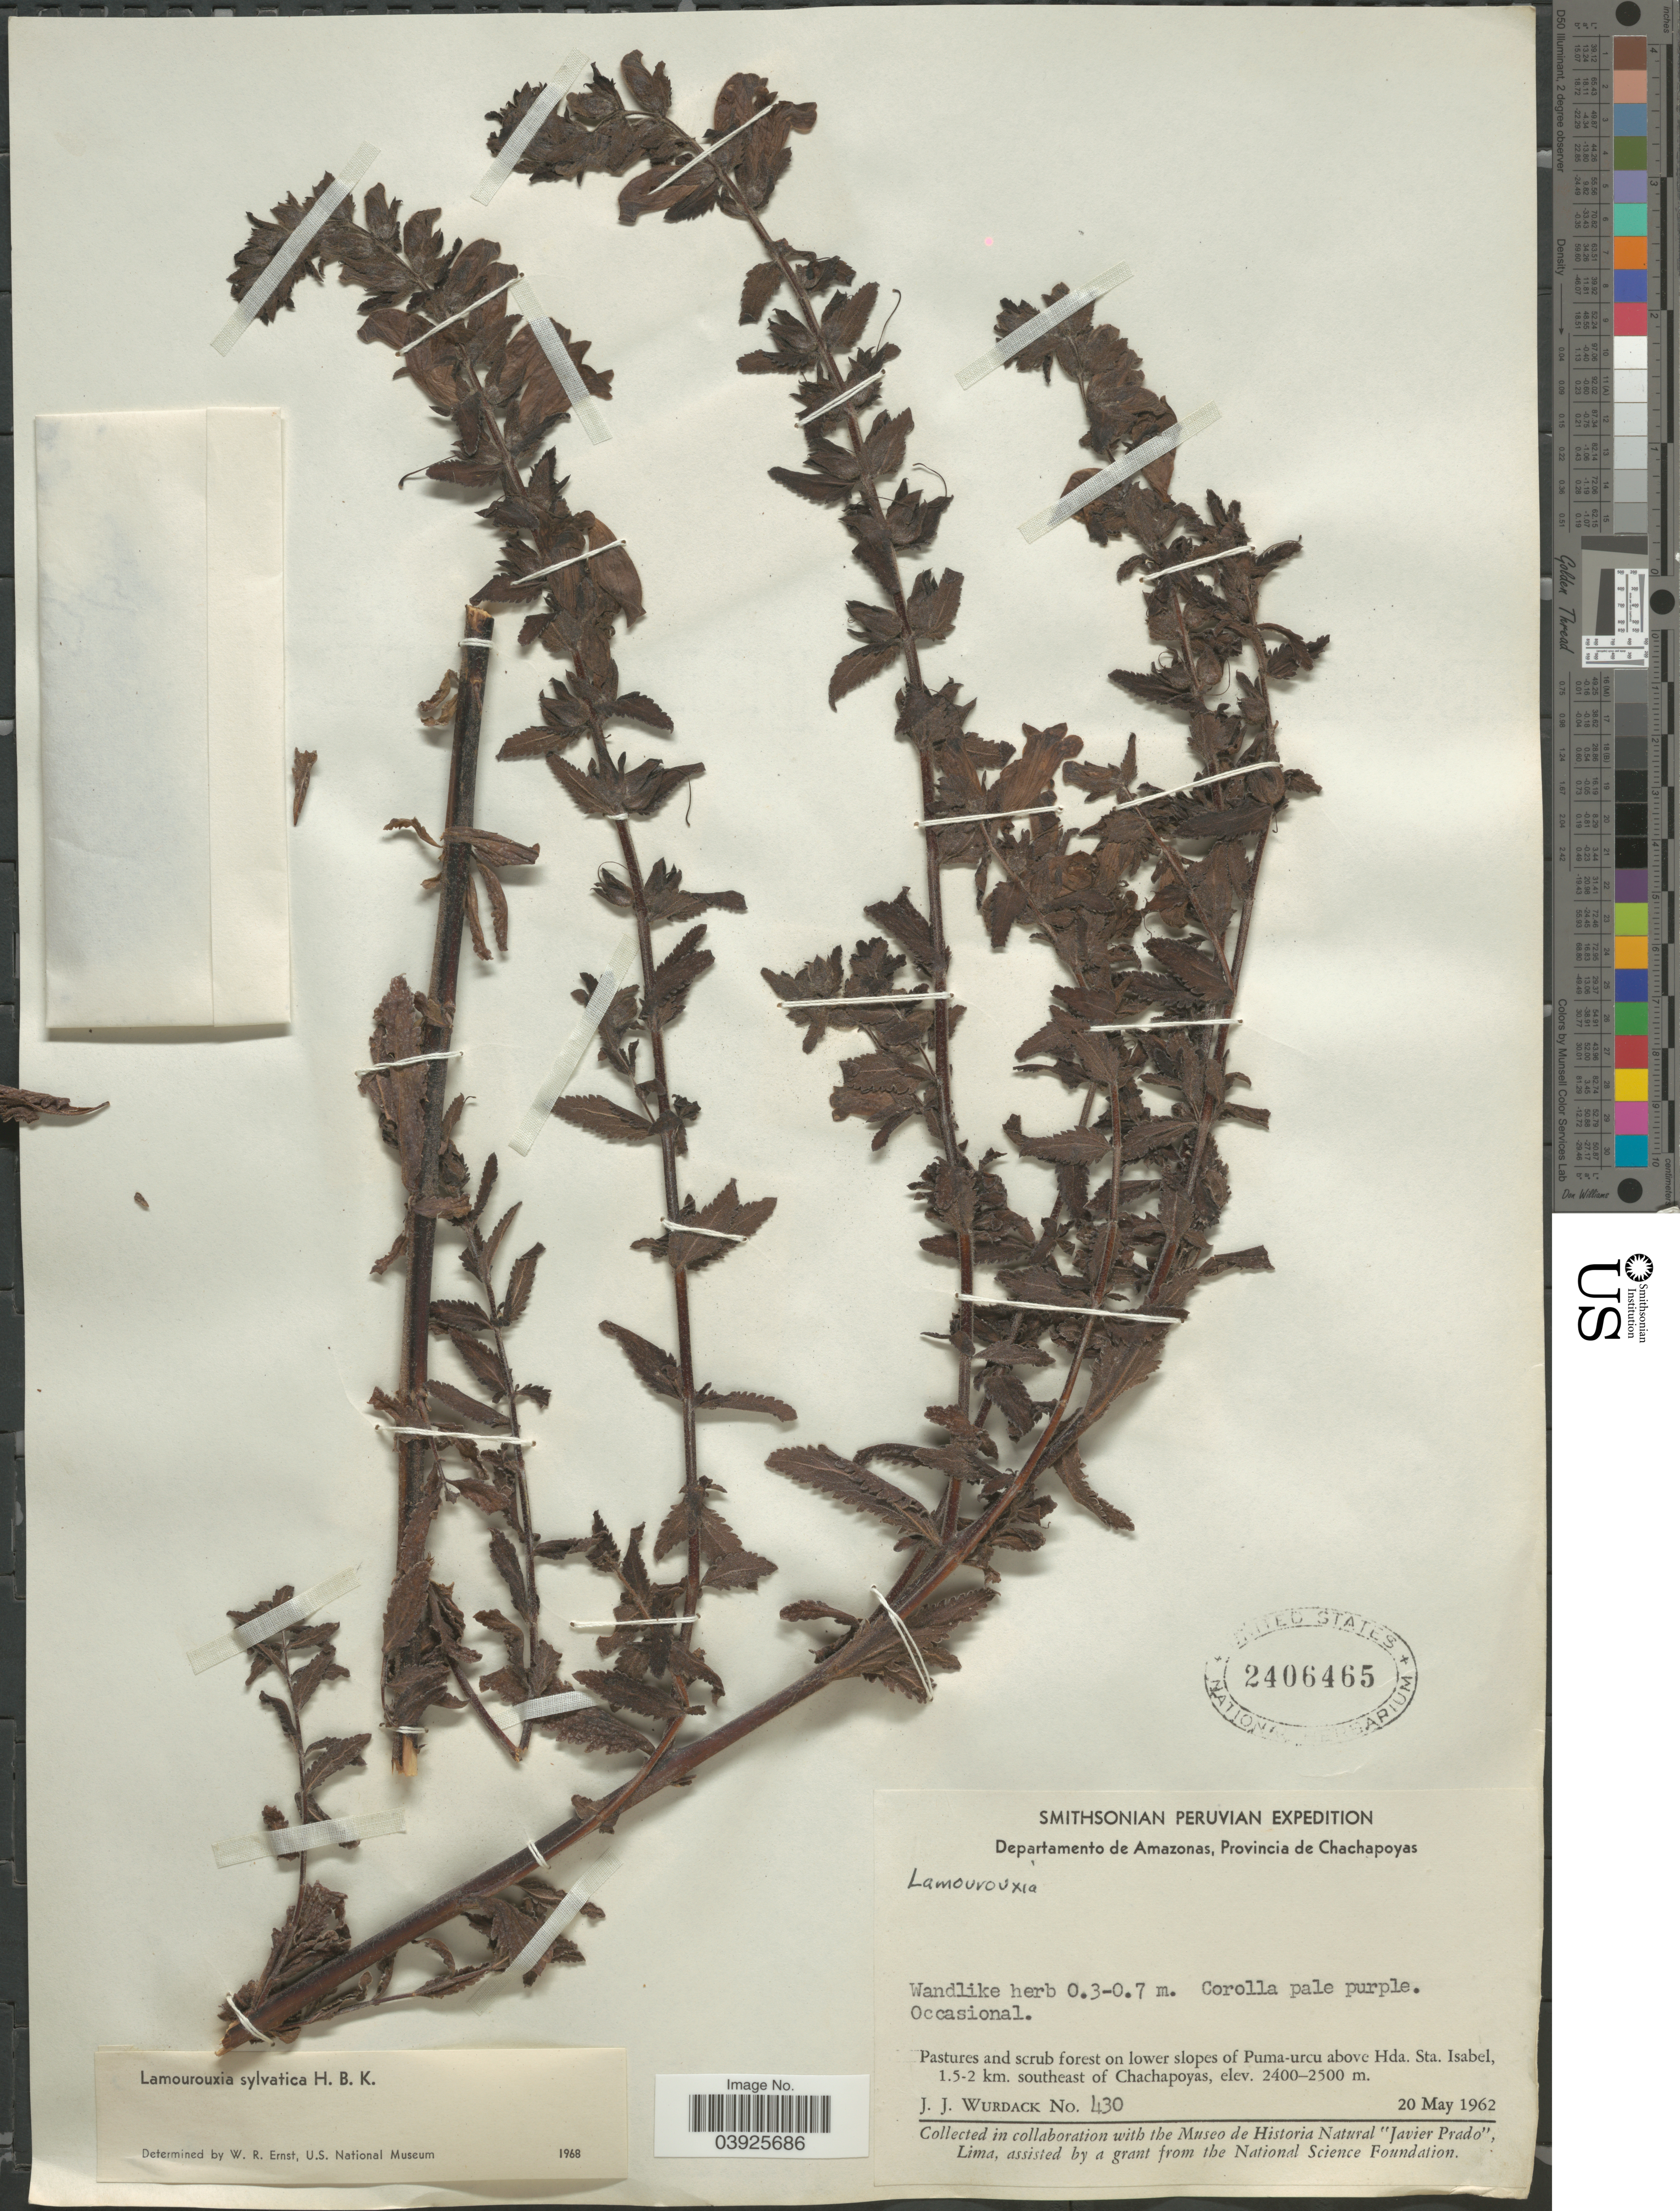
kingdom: Plantae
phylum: Tracheophyta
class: Magnoliopsida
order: Lamiales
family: Orobanchaceae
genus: Lamourouxia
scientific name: Lamourouxia sylvatica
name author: Kunth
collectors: J. J. Wurdack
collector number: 430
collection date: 1962-05-20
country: Peru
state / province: Amazonas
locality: Departamento de Amazonas, Provincia de Chachapoyas. Pastures and scrub forest on lower slopes of Puma-urcu above Hda. Sta. Isabel, 1.5-2 km. southeast of Chachapoyas.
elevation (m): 2400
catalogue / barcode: US 2406465